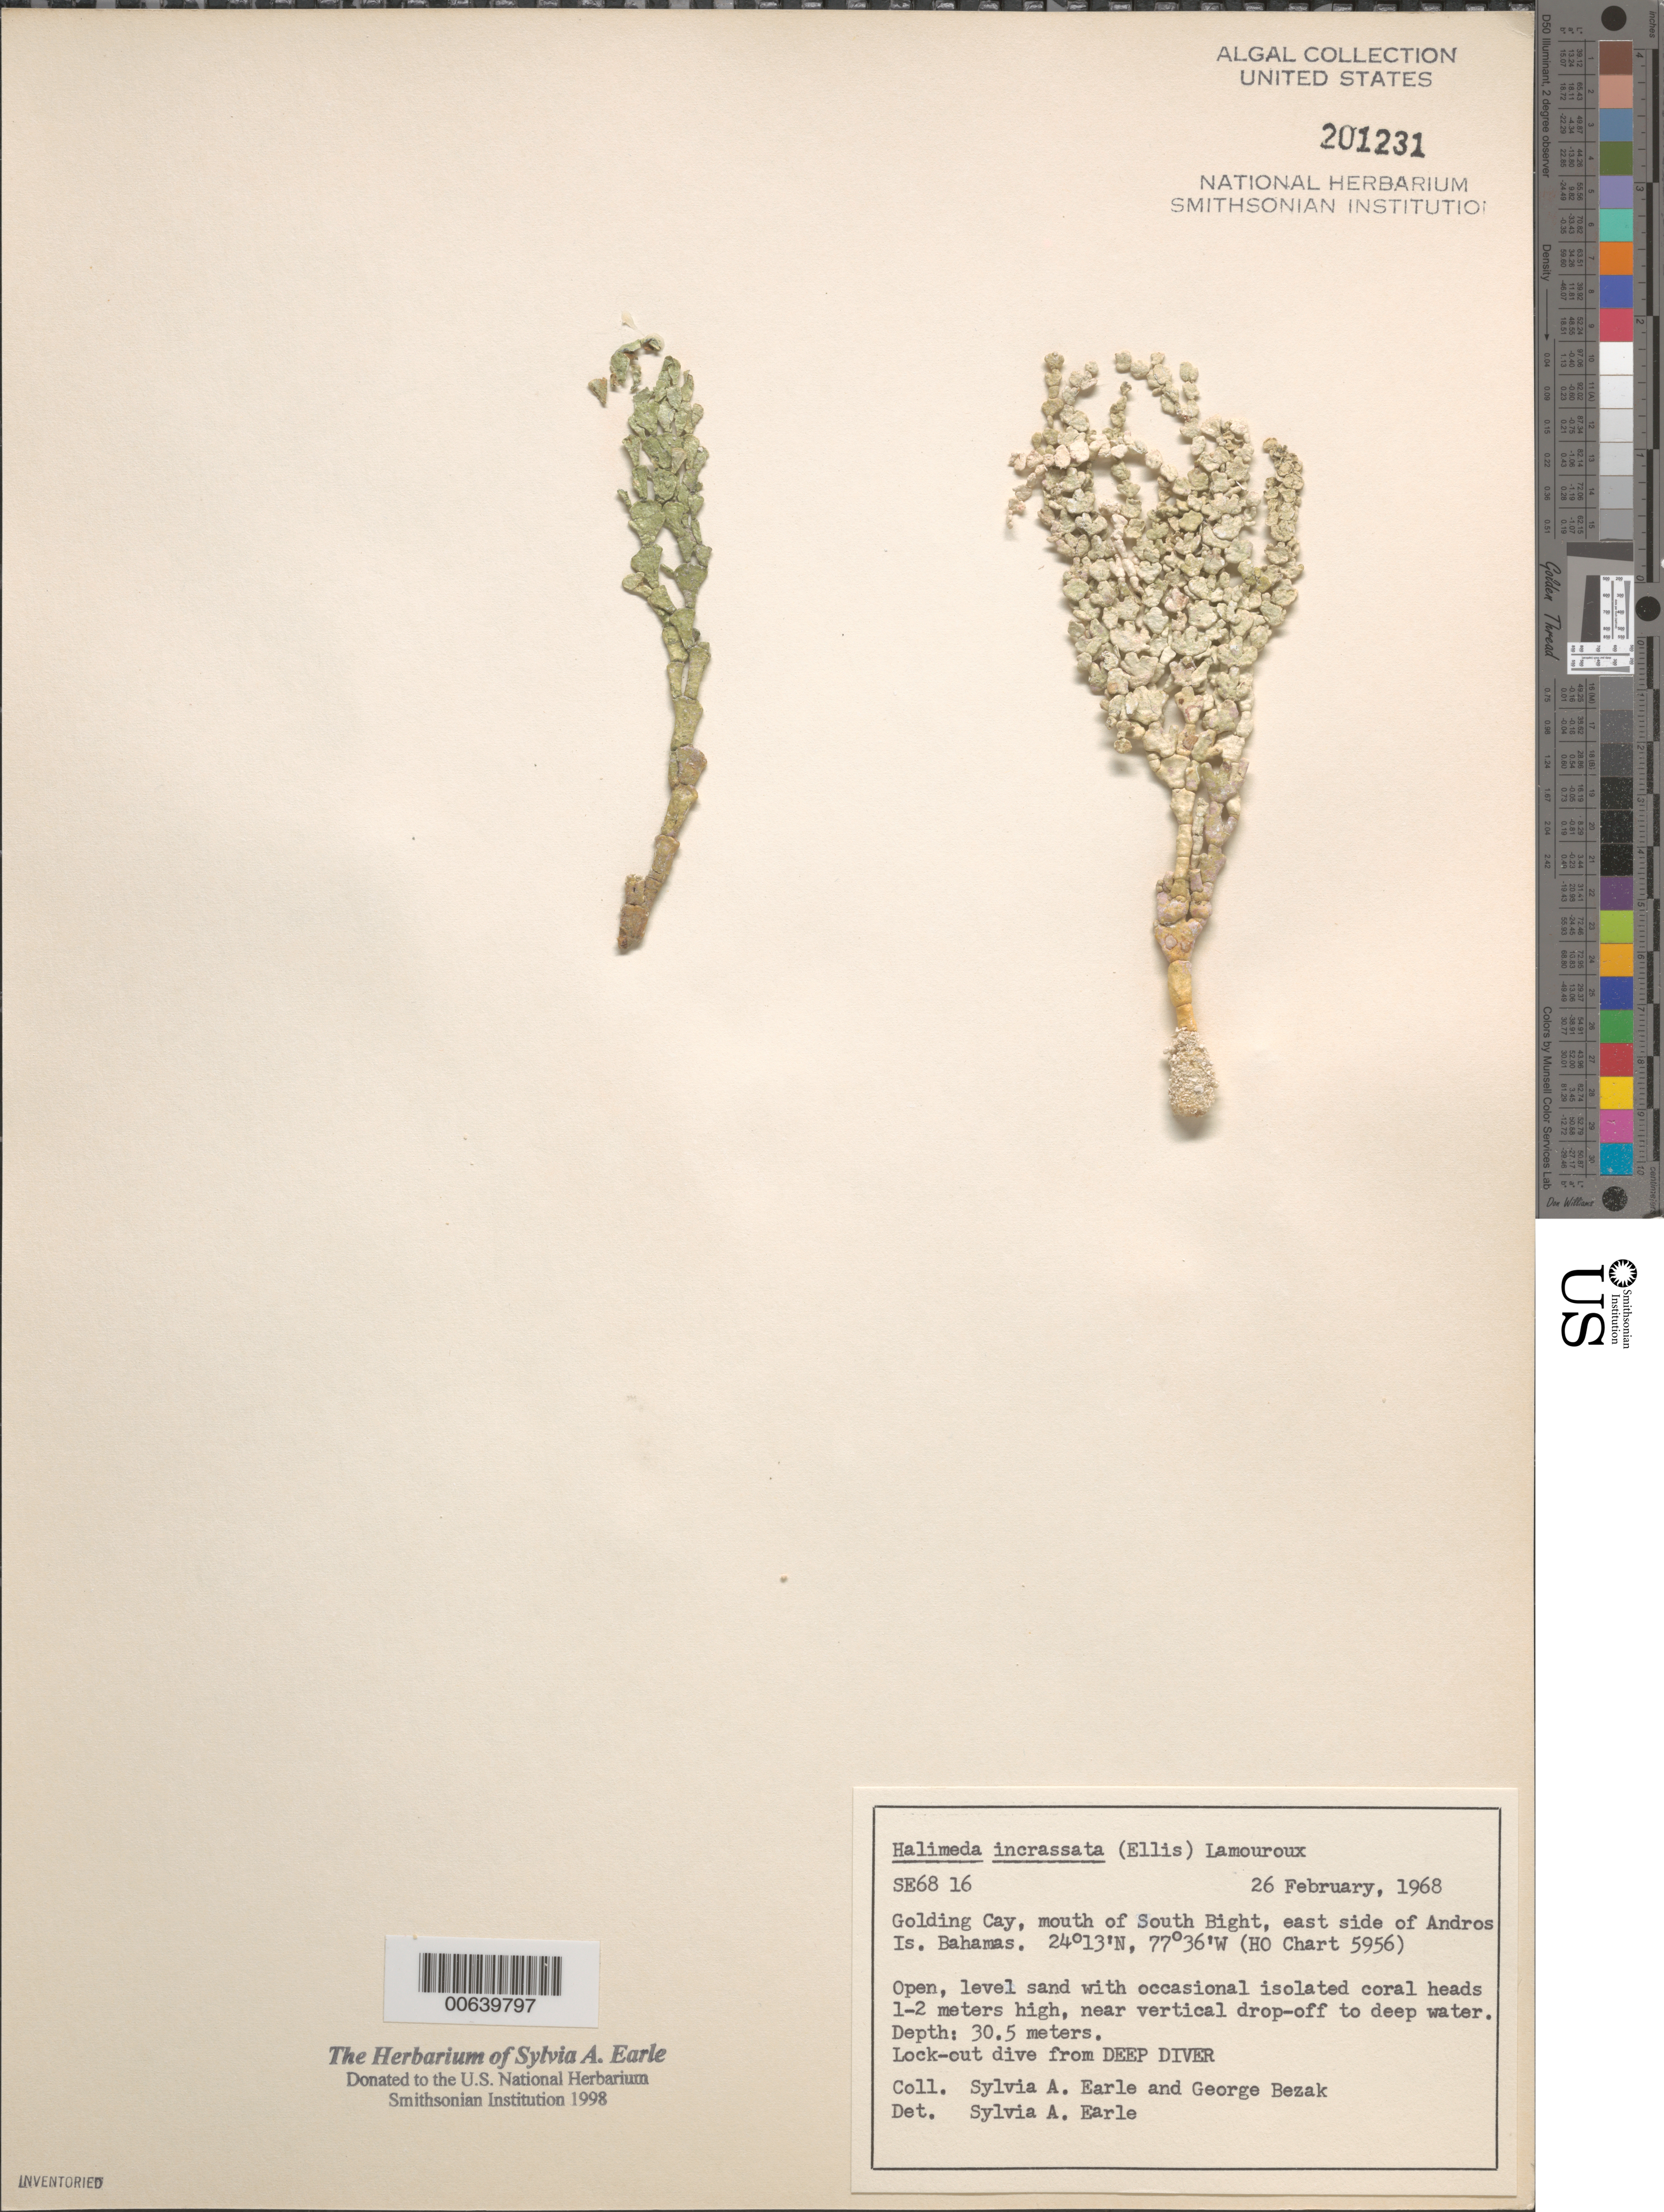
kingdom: Plantae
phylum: Chlorophyta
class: Ulvophyceae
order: Bryopsidales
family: Halimedaceae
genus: Halimeda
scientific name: Halimeda incrassata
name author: (J. Ellis) J.V.Lamouroux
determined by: Earle, S. A.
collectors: S. A. Earle & G. Bezak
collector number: Se 6816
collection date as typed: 26 Feb 1968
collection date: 1968-02-26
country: Bahamas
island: Golding Cay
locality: South Bight mouth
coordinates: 24 13' N, 77 36' W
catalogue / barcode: US 201231